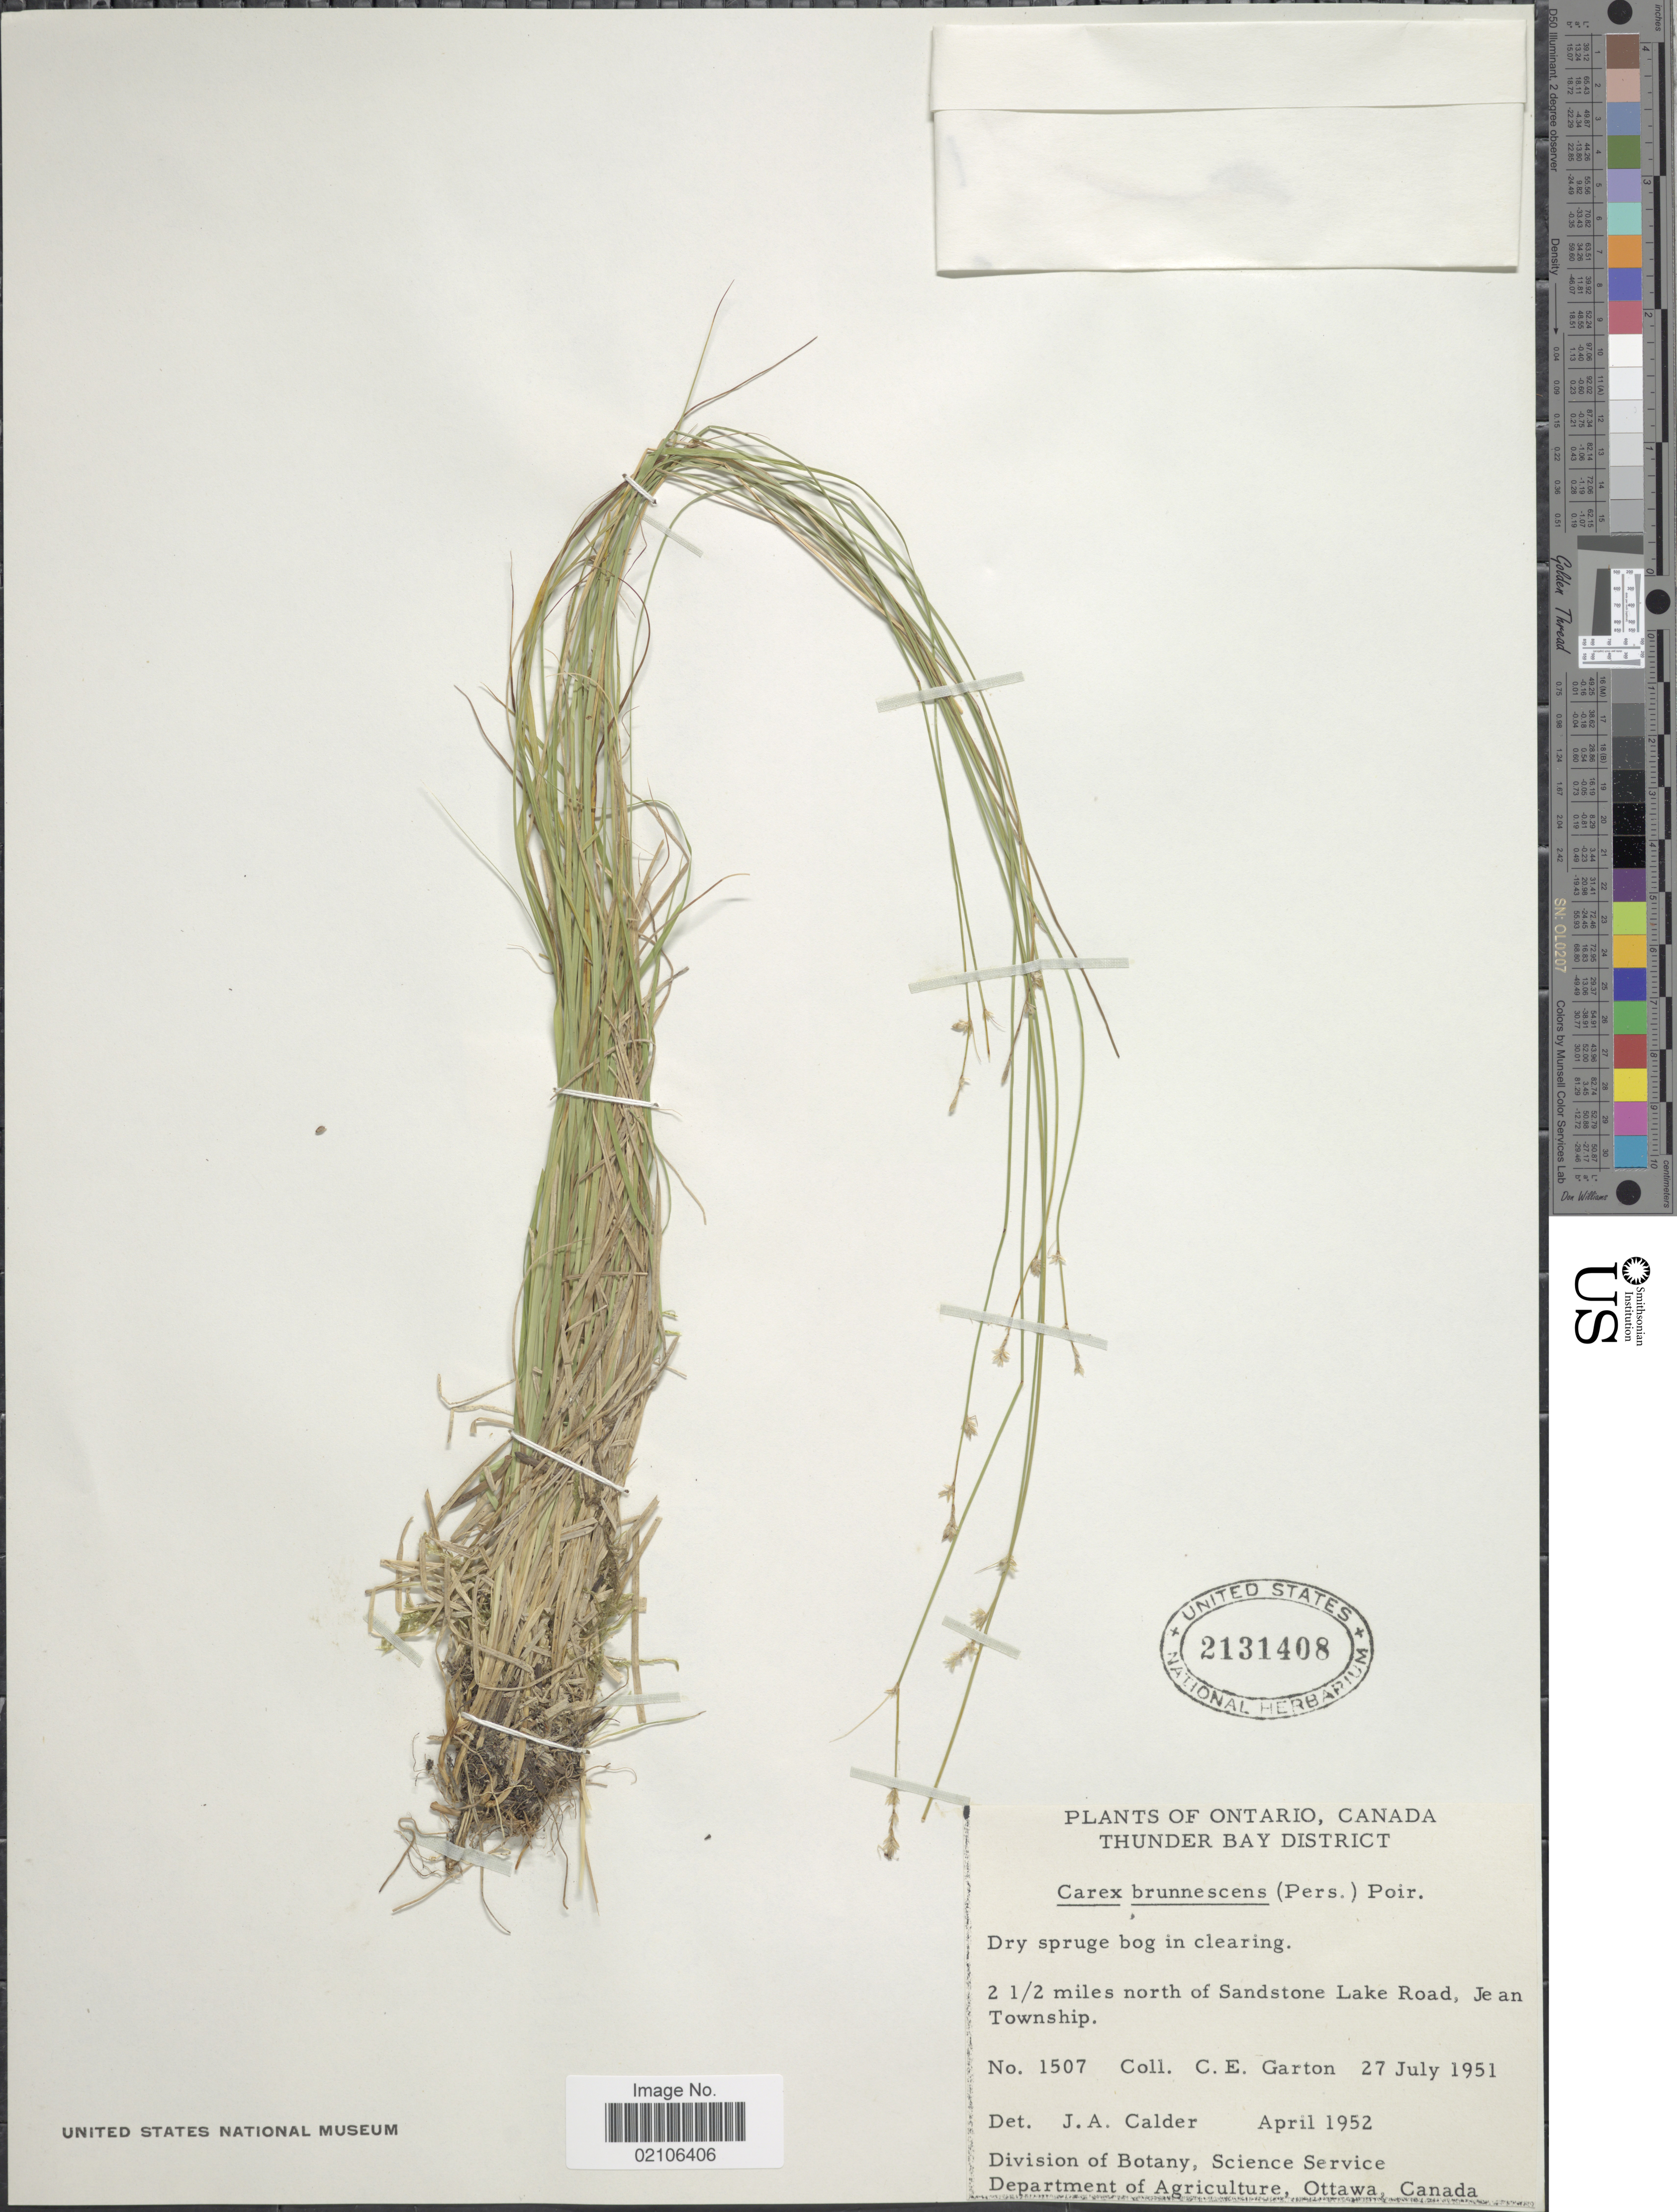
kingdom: Plantae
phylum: Tracheophyta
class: Liliopsida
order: Poales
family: Cyperaceae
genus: Carex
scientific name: Carex brunnescens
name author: (Pers.) Poir.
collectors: C. E. Garton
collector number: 1507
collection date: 1951-07-27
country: Canada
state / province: Ontario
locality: Thunder Bay District, 2 1/2 miles north of Sandstone Lake Road, Jean Township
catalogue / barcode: US 2131408